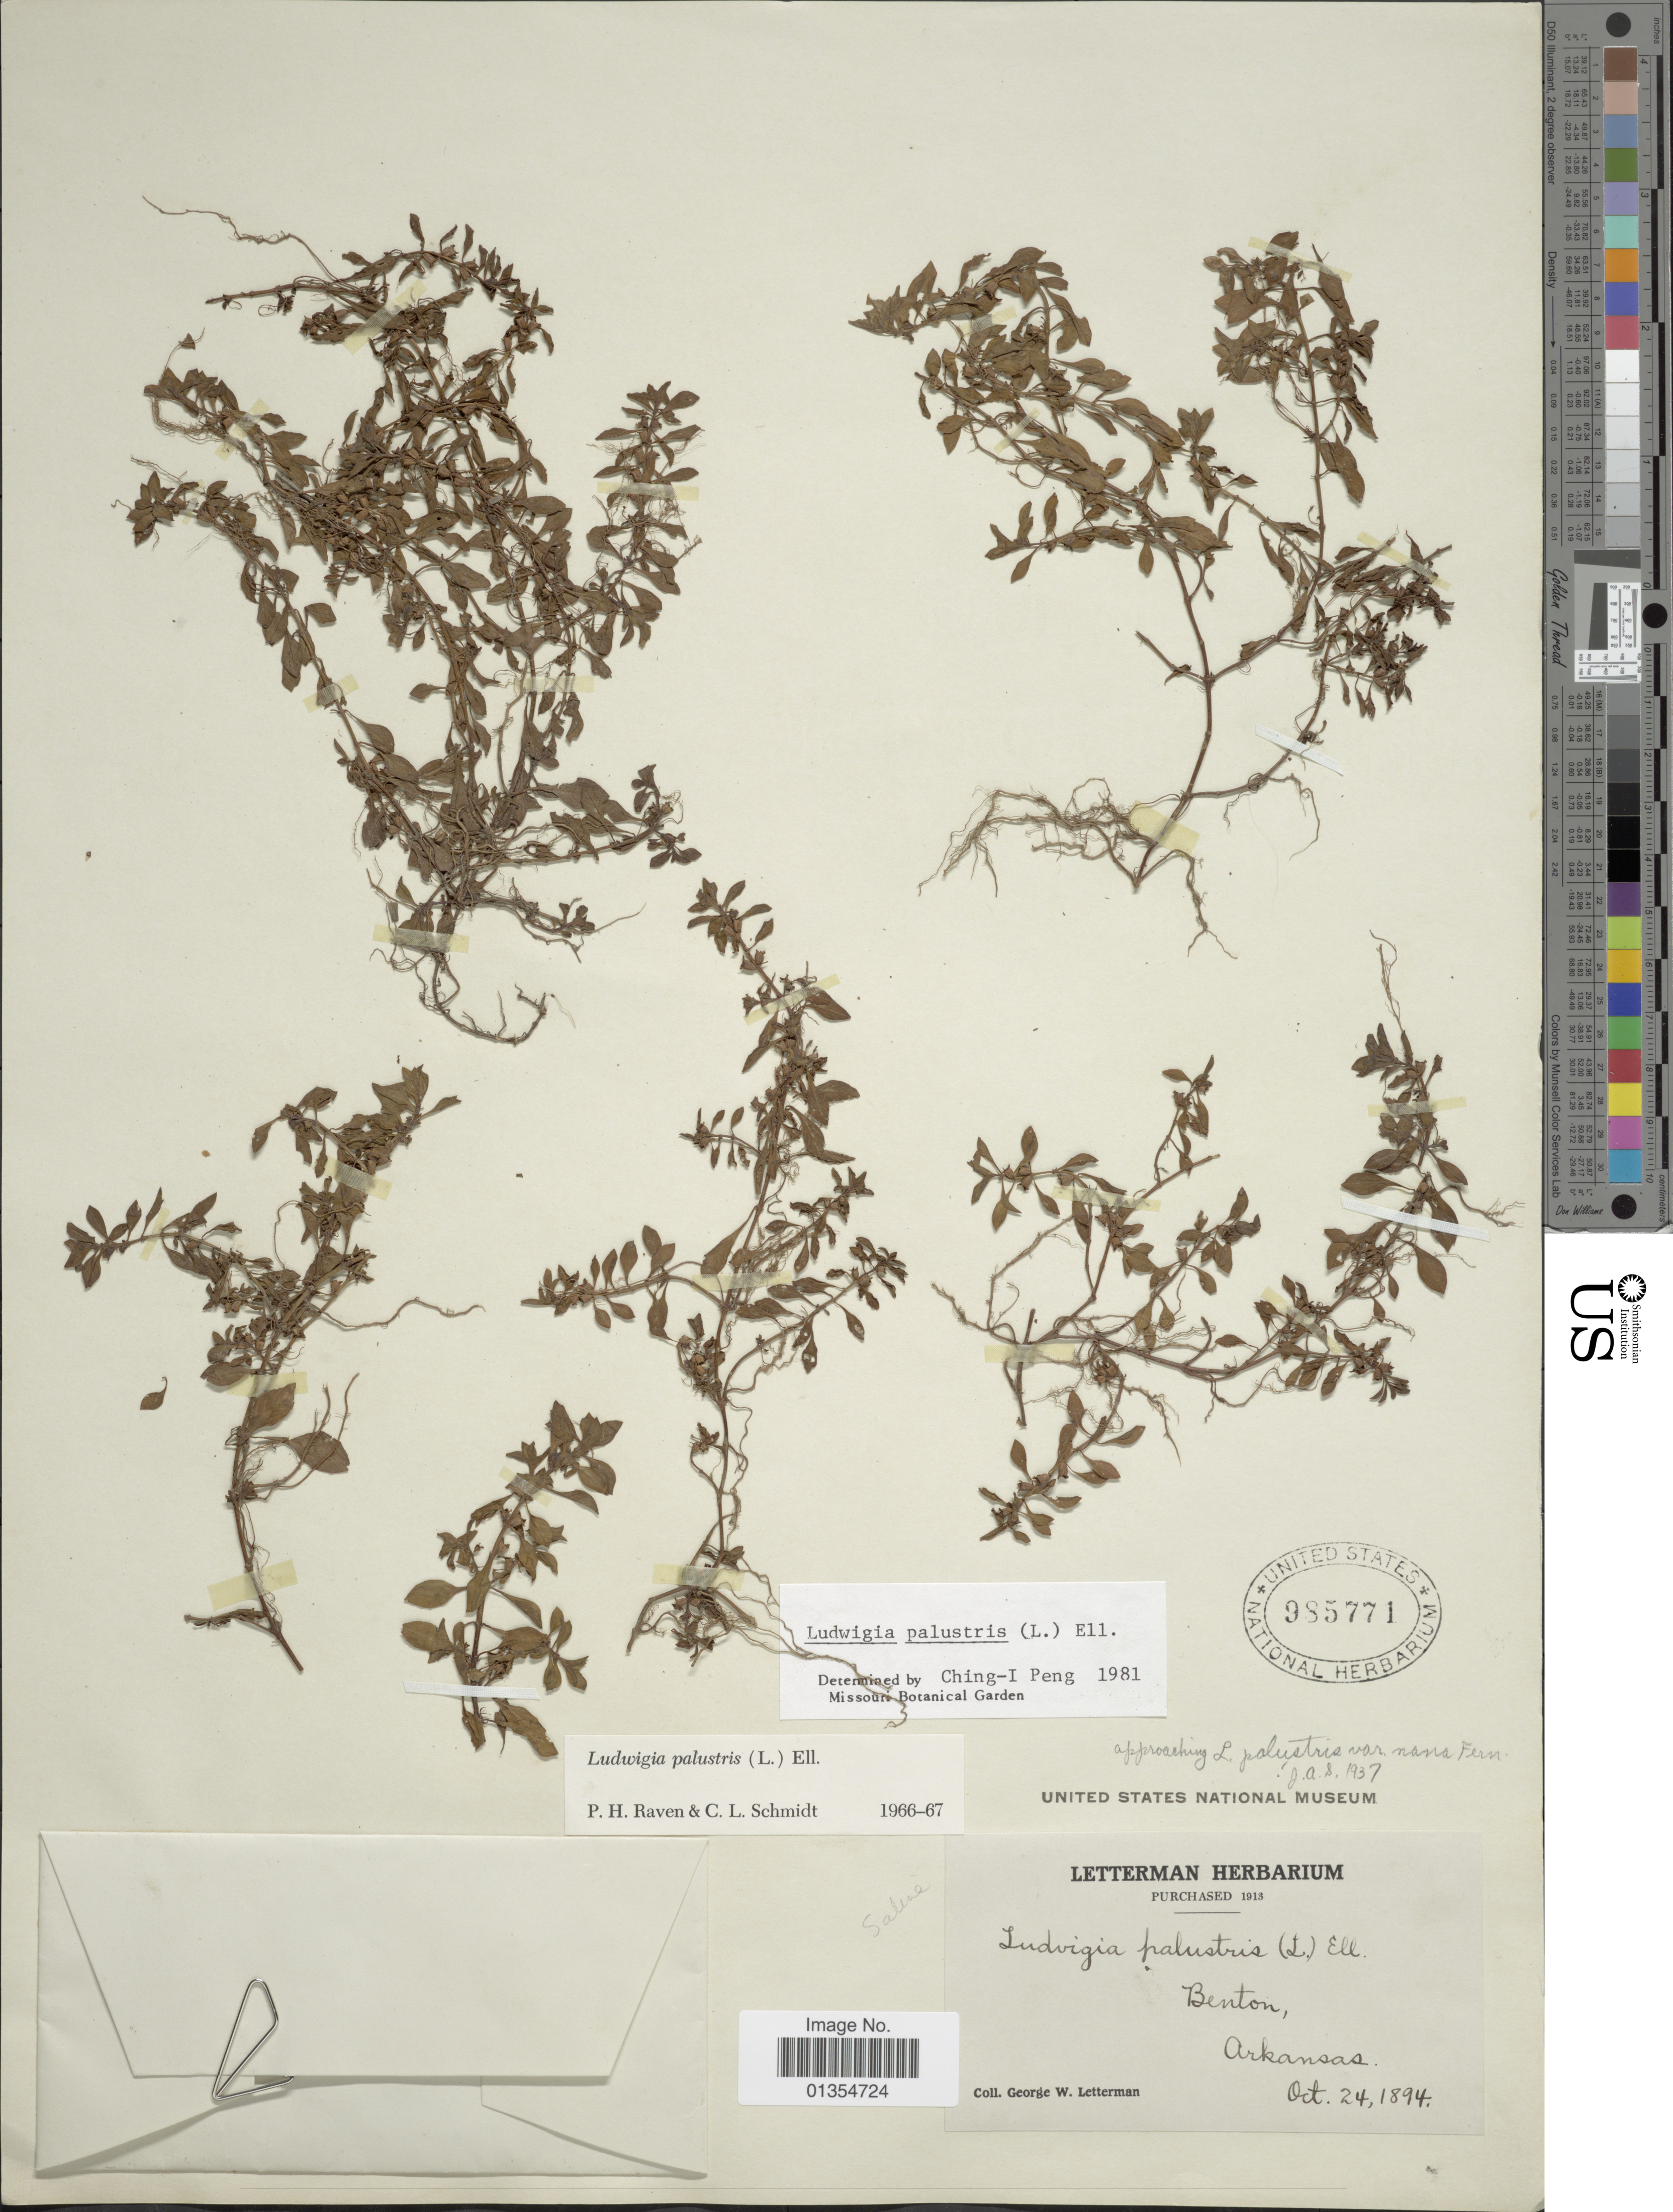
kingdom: Plantae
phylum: Tracheophyta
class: Magnoliopsida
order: Myrtales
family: Onagraceae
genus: Ludwigia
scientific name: Ludwigia palustris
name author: (L.) Elliott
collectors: G. W. Letterman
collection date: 1894-10-24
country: United States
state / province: Arkansas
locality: Benton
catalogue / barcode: US 985771